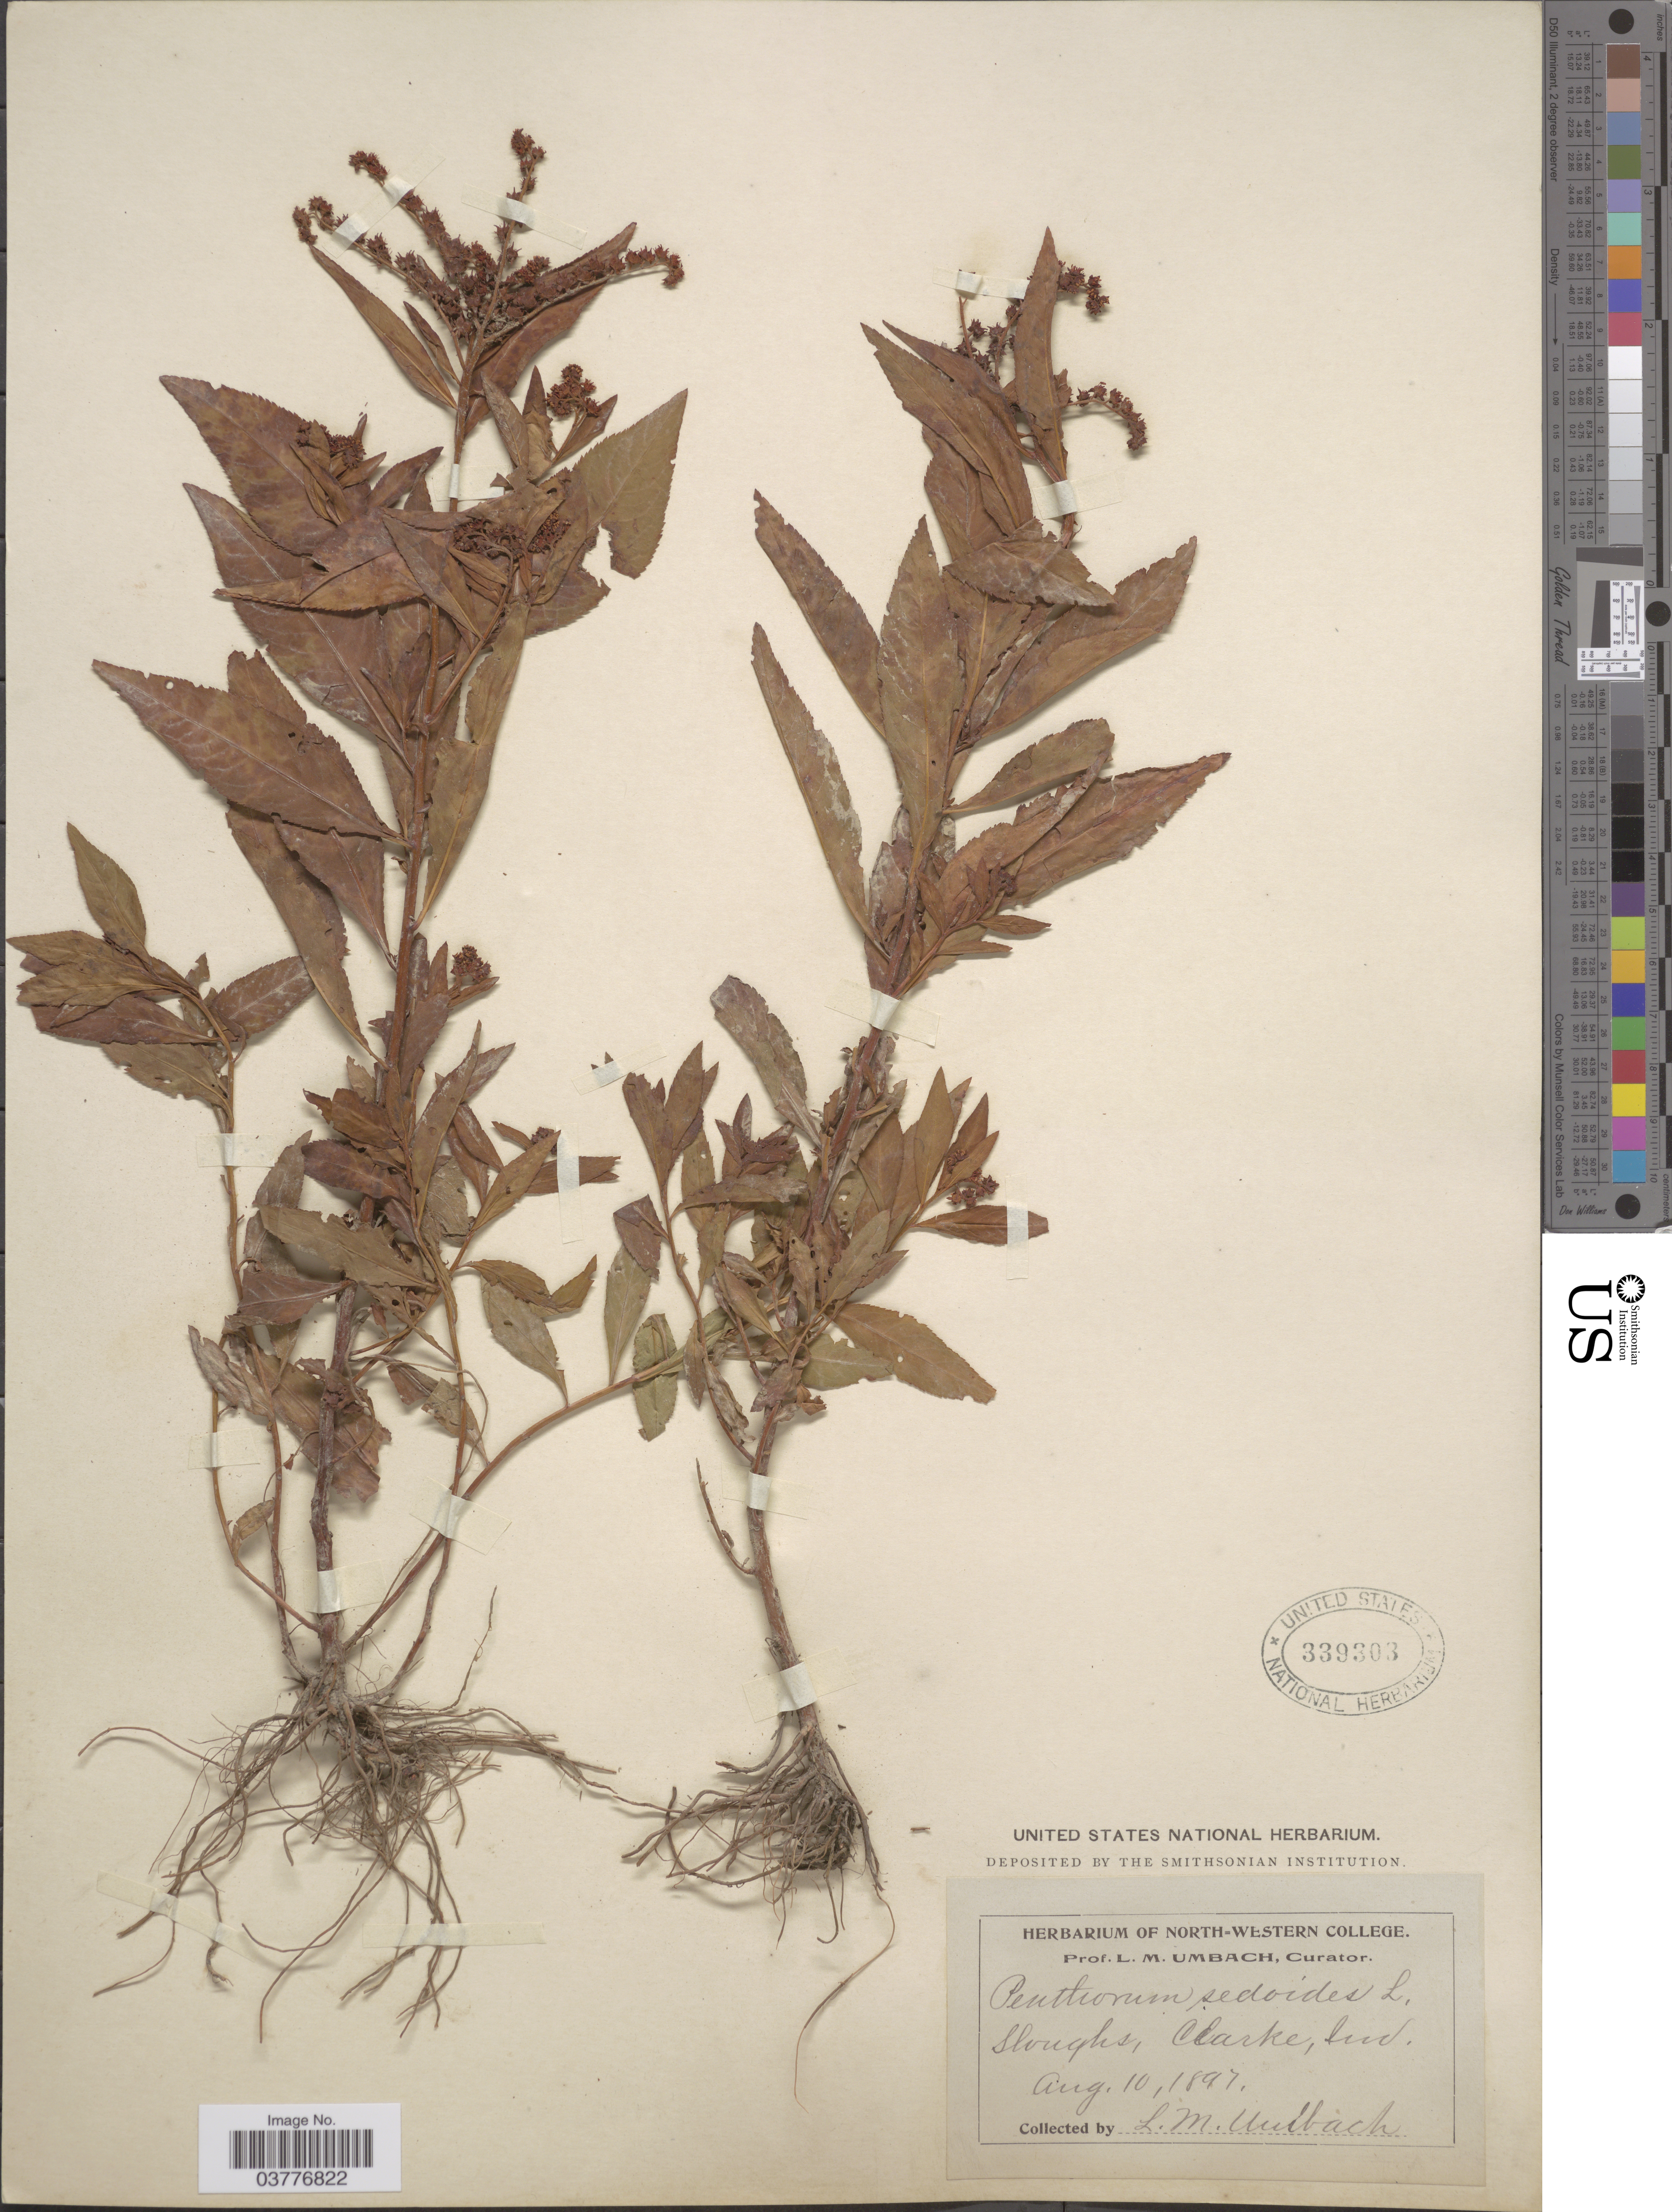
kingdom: Plantae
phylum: Tracheophyta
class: Magnoliopsida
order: Saxifragales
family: Penthoraceae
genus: Penthorum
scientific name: Penthorum sedoides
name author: L.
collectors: L. M. Umbach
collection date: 1897-08-10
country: United States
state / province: Indiana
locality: Sloughs, Clarke.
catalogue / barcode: US 339303